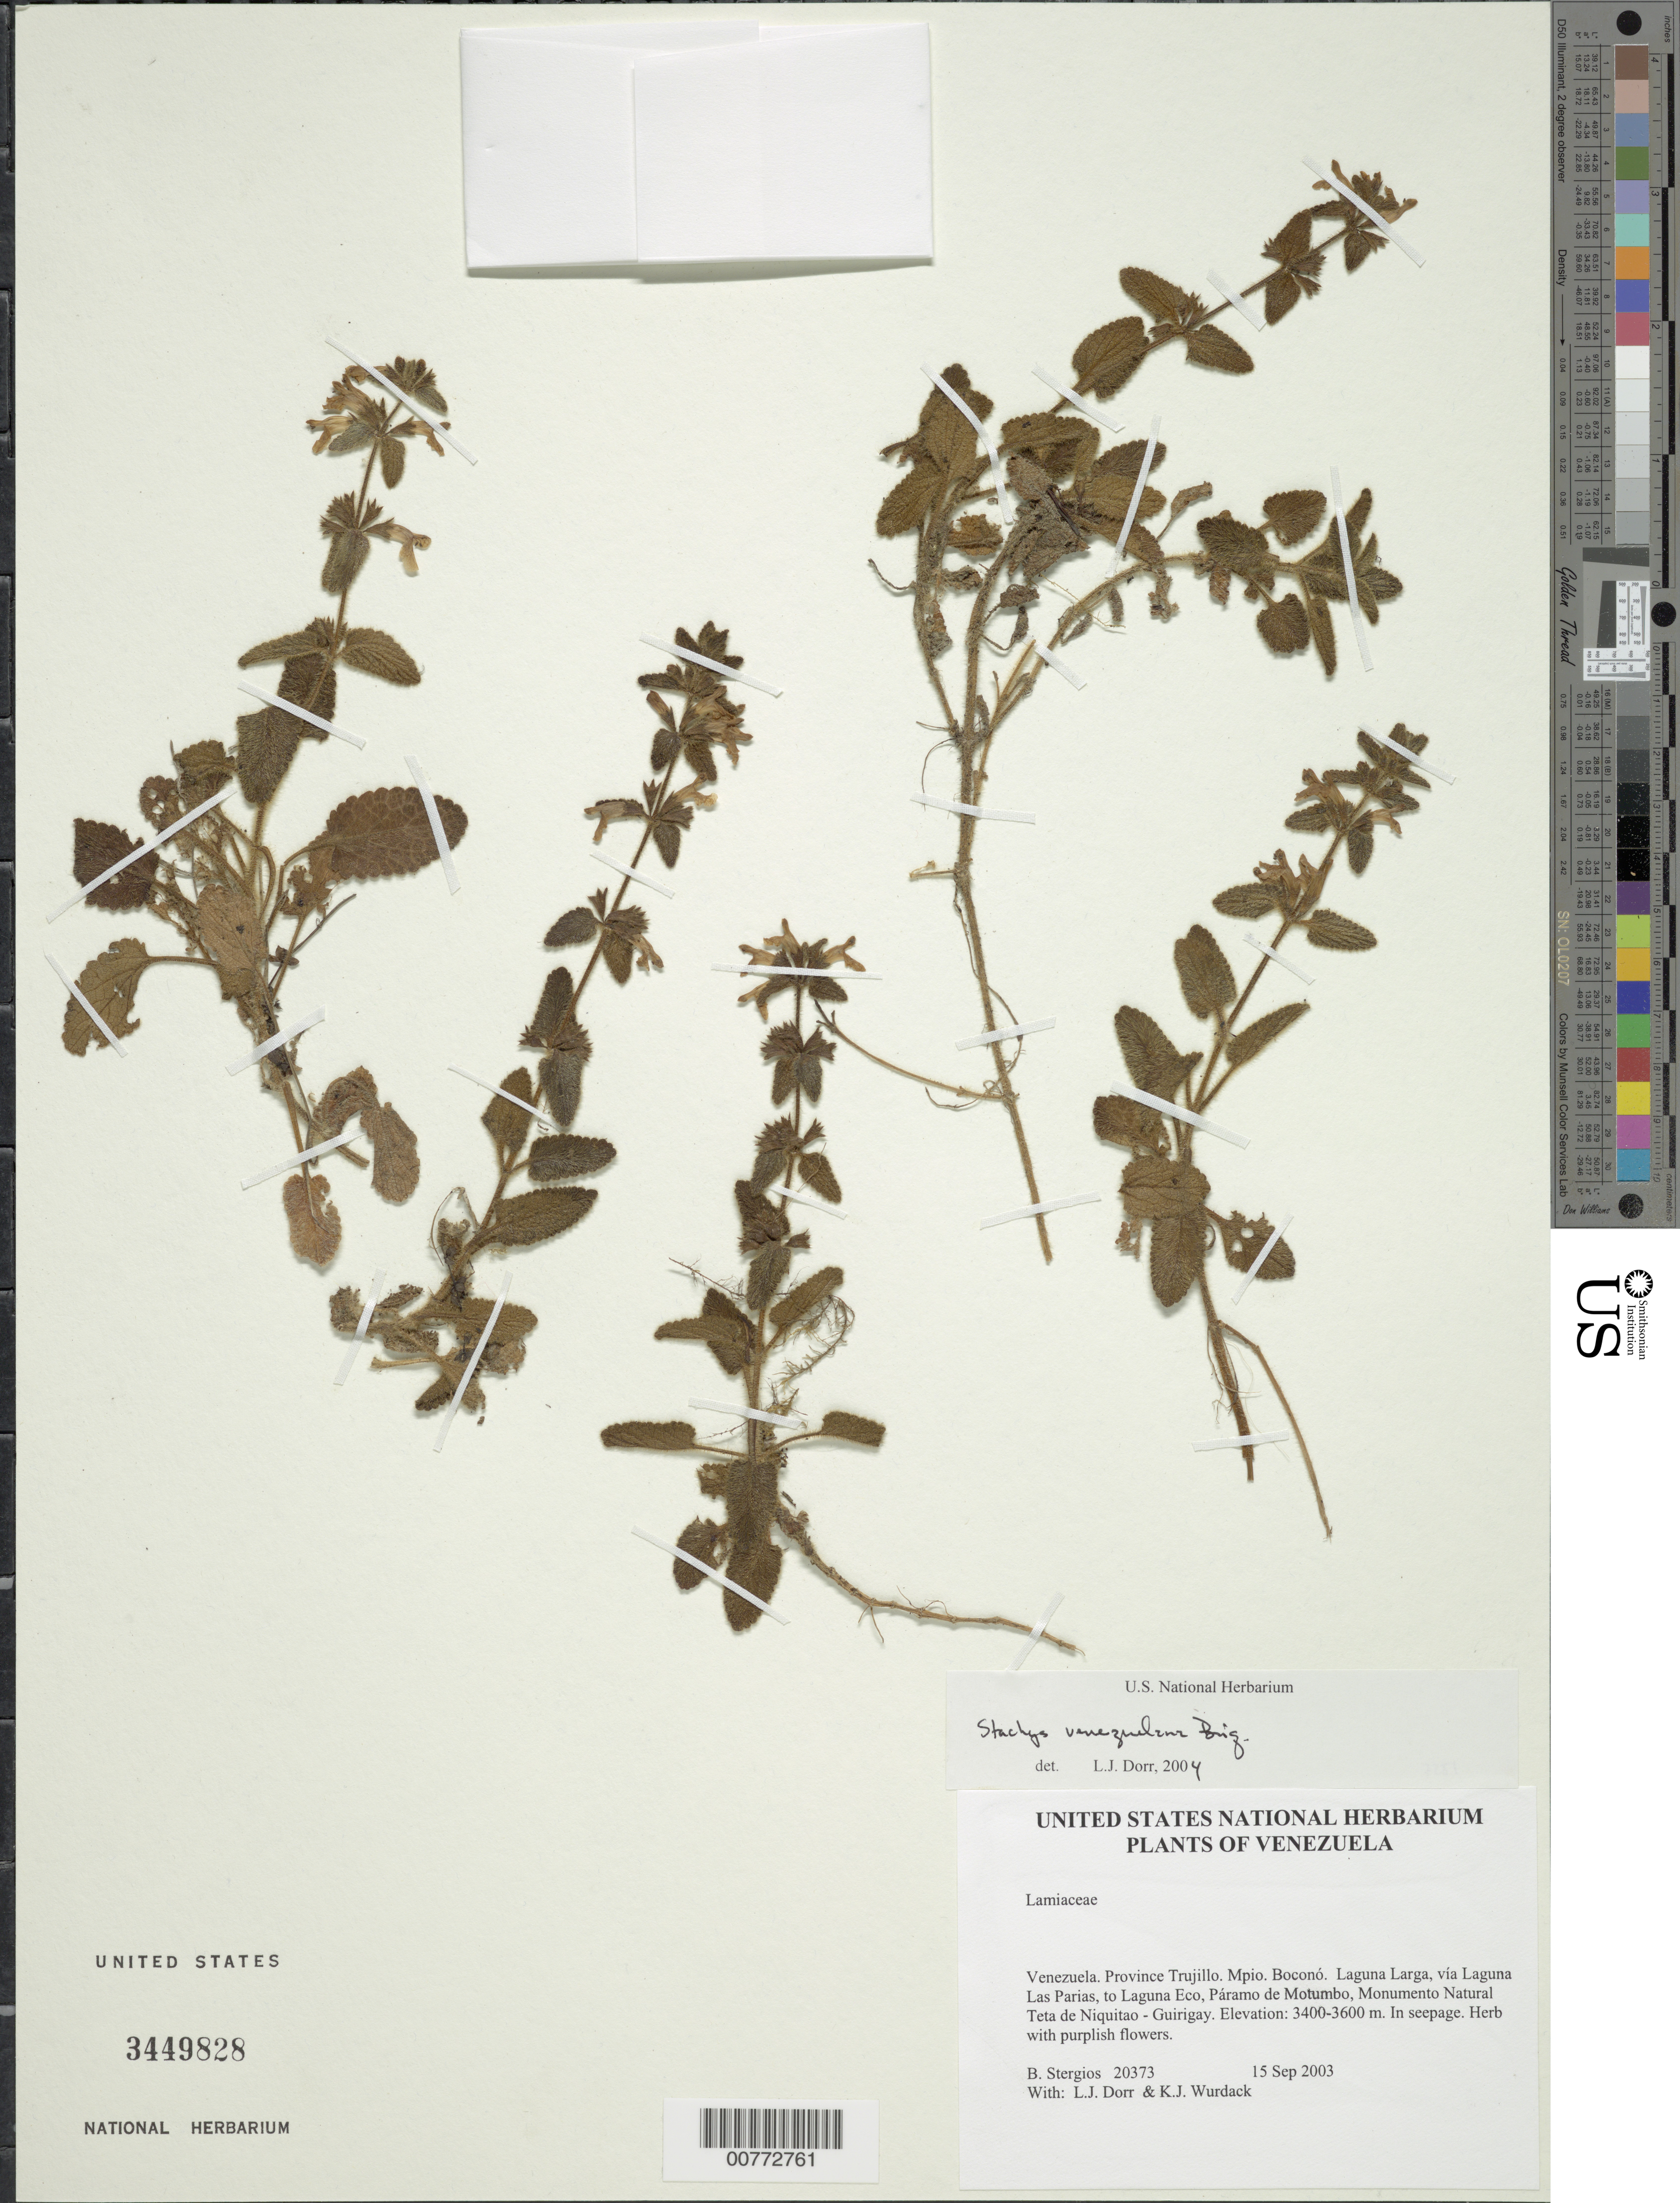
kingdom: Plantae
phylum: Tracheophyta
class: Magnoliopsida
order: Lamiales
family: Lamiaceae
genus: Stachys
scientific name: Stachys venezuelana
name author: Briq.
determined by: Dorr, L. J., (BOT), Smithsonian Institution - National Museum of Natural History (UNITED STATES)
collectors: B. G. Stergios, L. J. Dorr & K. Wurdack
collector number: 20373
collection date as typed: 15 Sep 2003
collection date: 2003-09-15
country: Venezuela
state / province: Trujillo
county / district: Boconó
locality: Laguna Larga, vía Laguna Las Parias, to Laguna Eco, Páramo de Motumbo, Monumento Natural Teta de Niquitao - Guirigay.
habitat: In seepage.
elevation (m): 3400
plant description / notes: K, MO, NY, PORT, US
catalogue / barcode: US 3449828